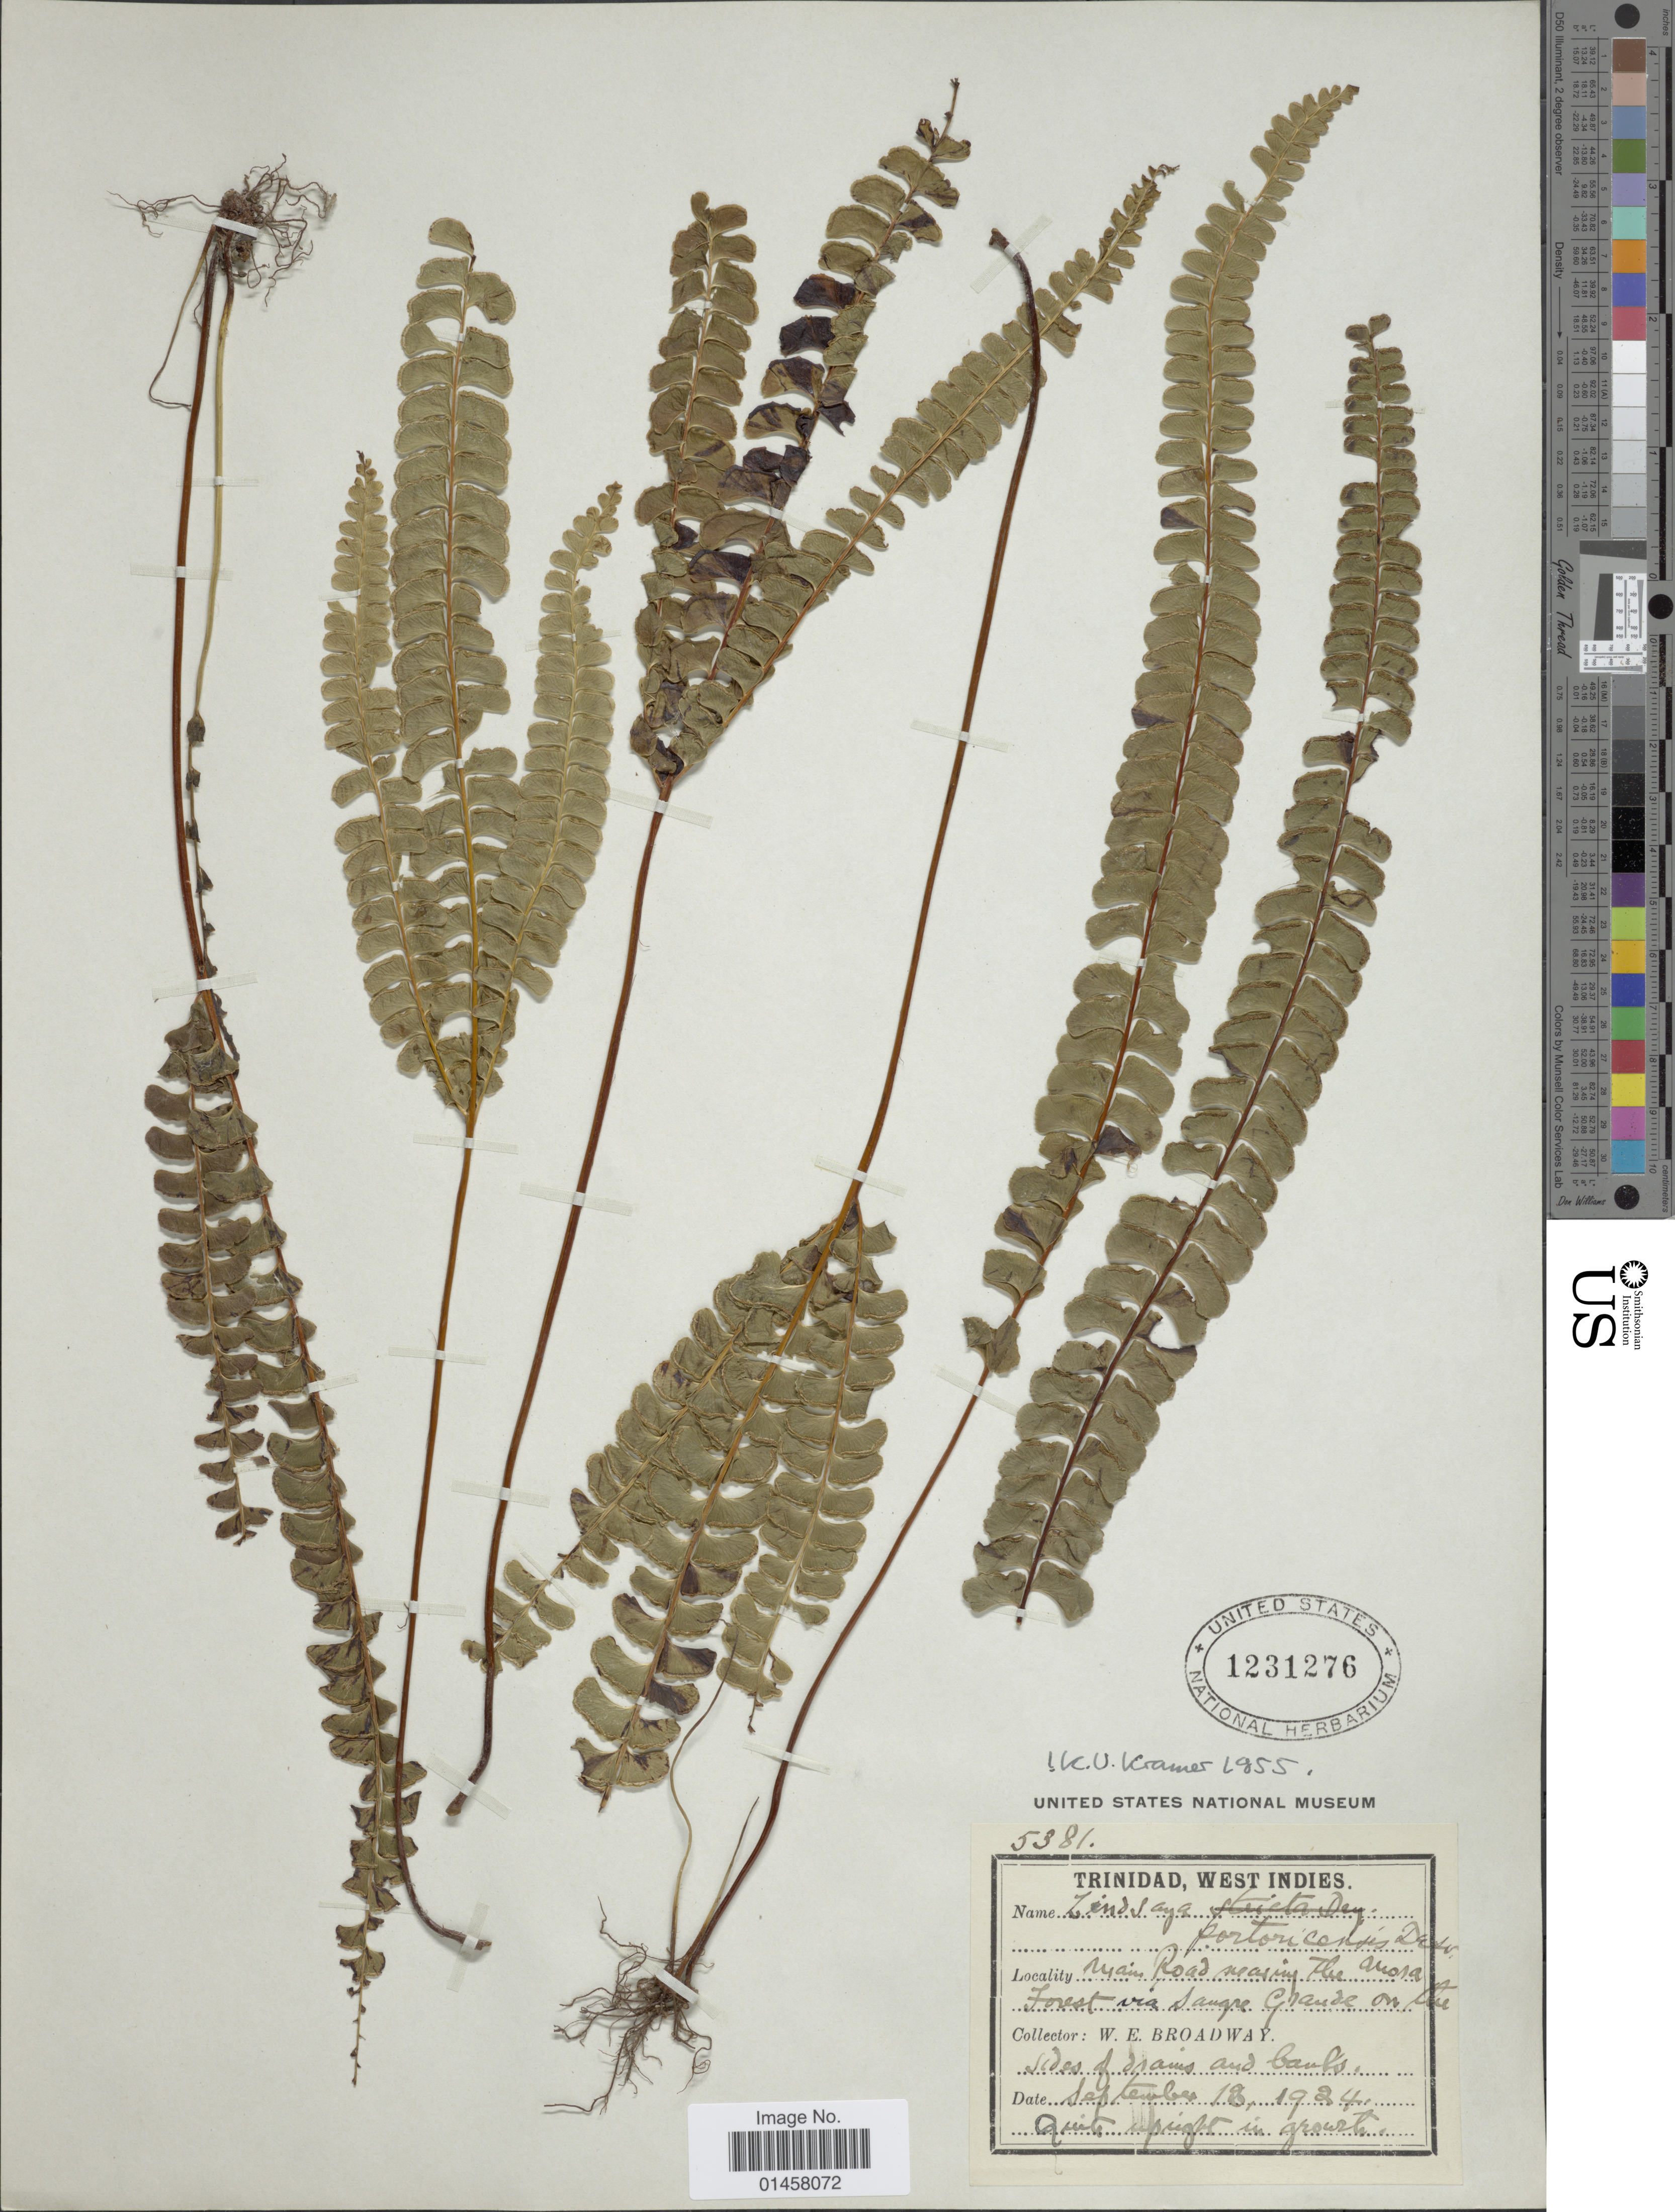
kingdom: Plantae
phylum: Tracheophyta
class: Polypodiopsida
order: Polypodiales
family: Lindsaeaceae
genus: Lindsaea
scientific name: Lindsaea portoricensis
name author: Desv.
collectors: W. E. Broadway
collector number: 5381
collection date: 1924-09-18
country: Trinidad and Tobago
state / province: Trinidad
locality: Main road nearing the Mora Forest via Sangre Grande on the sides of drains and banks, Main Road.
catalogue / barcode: US 1231276